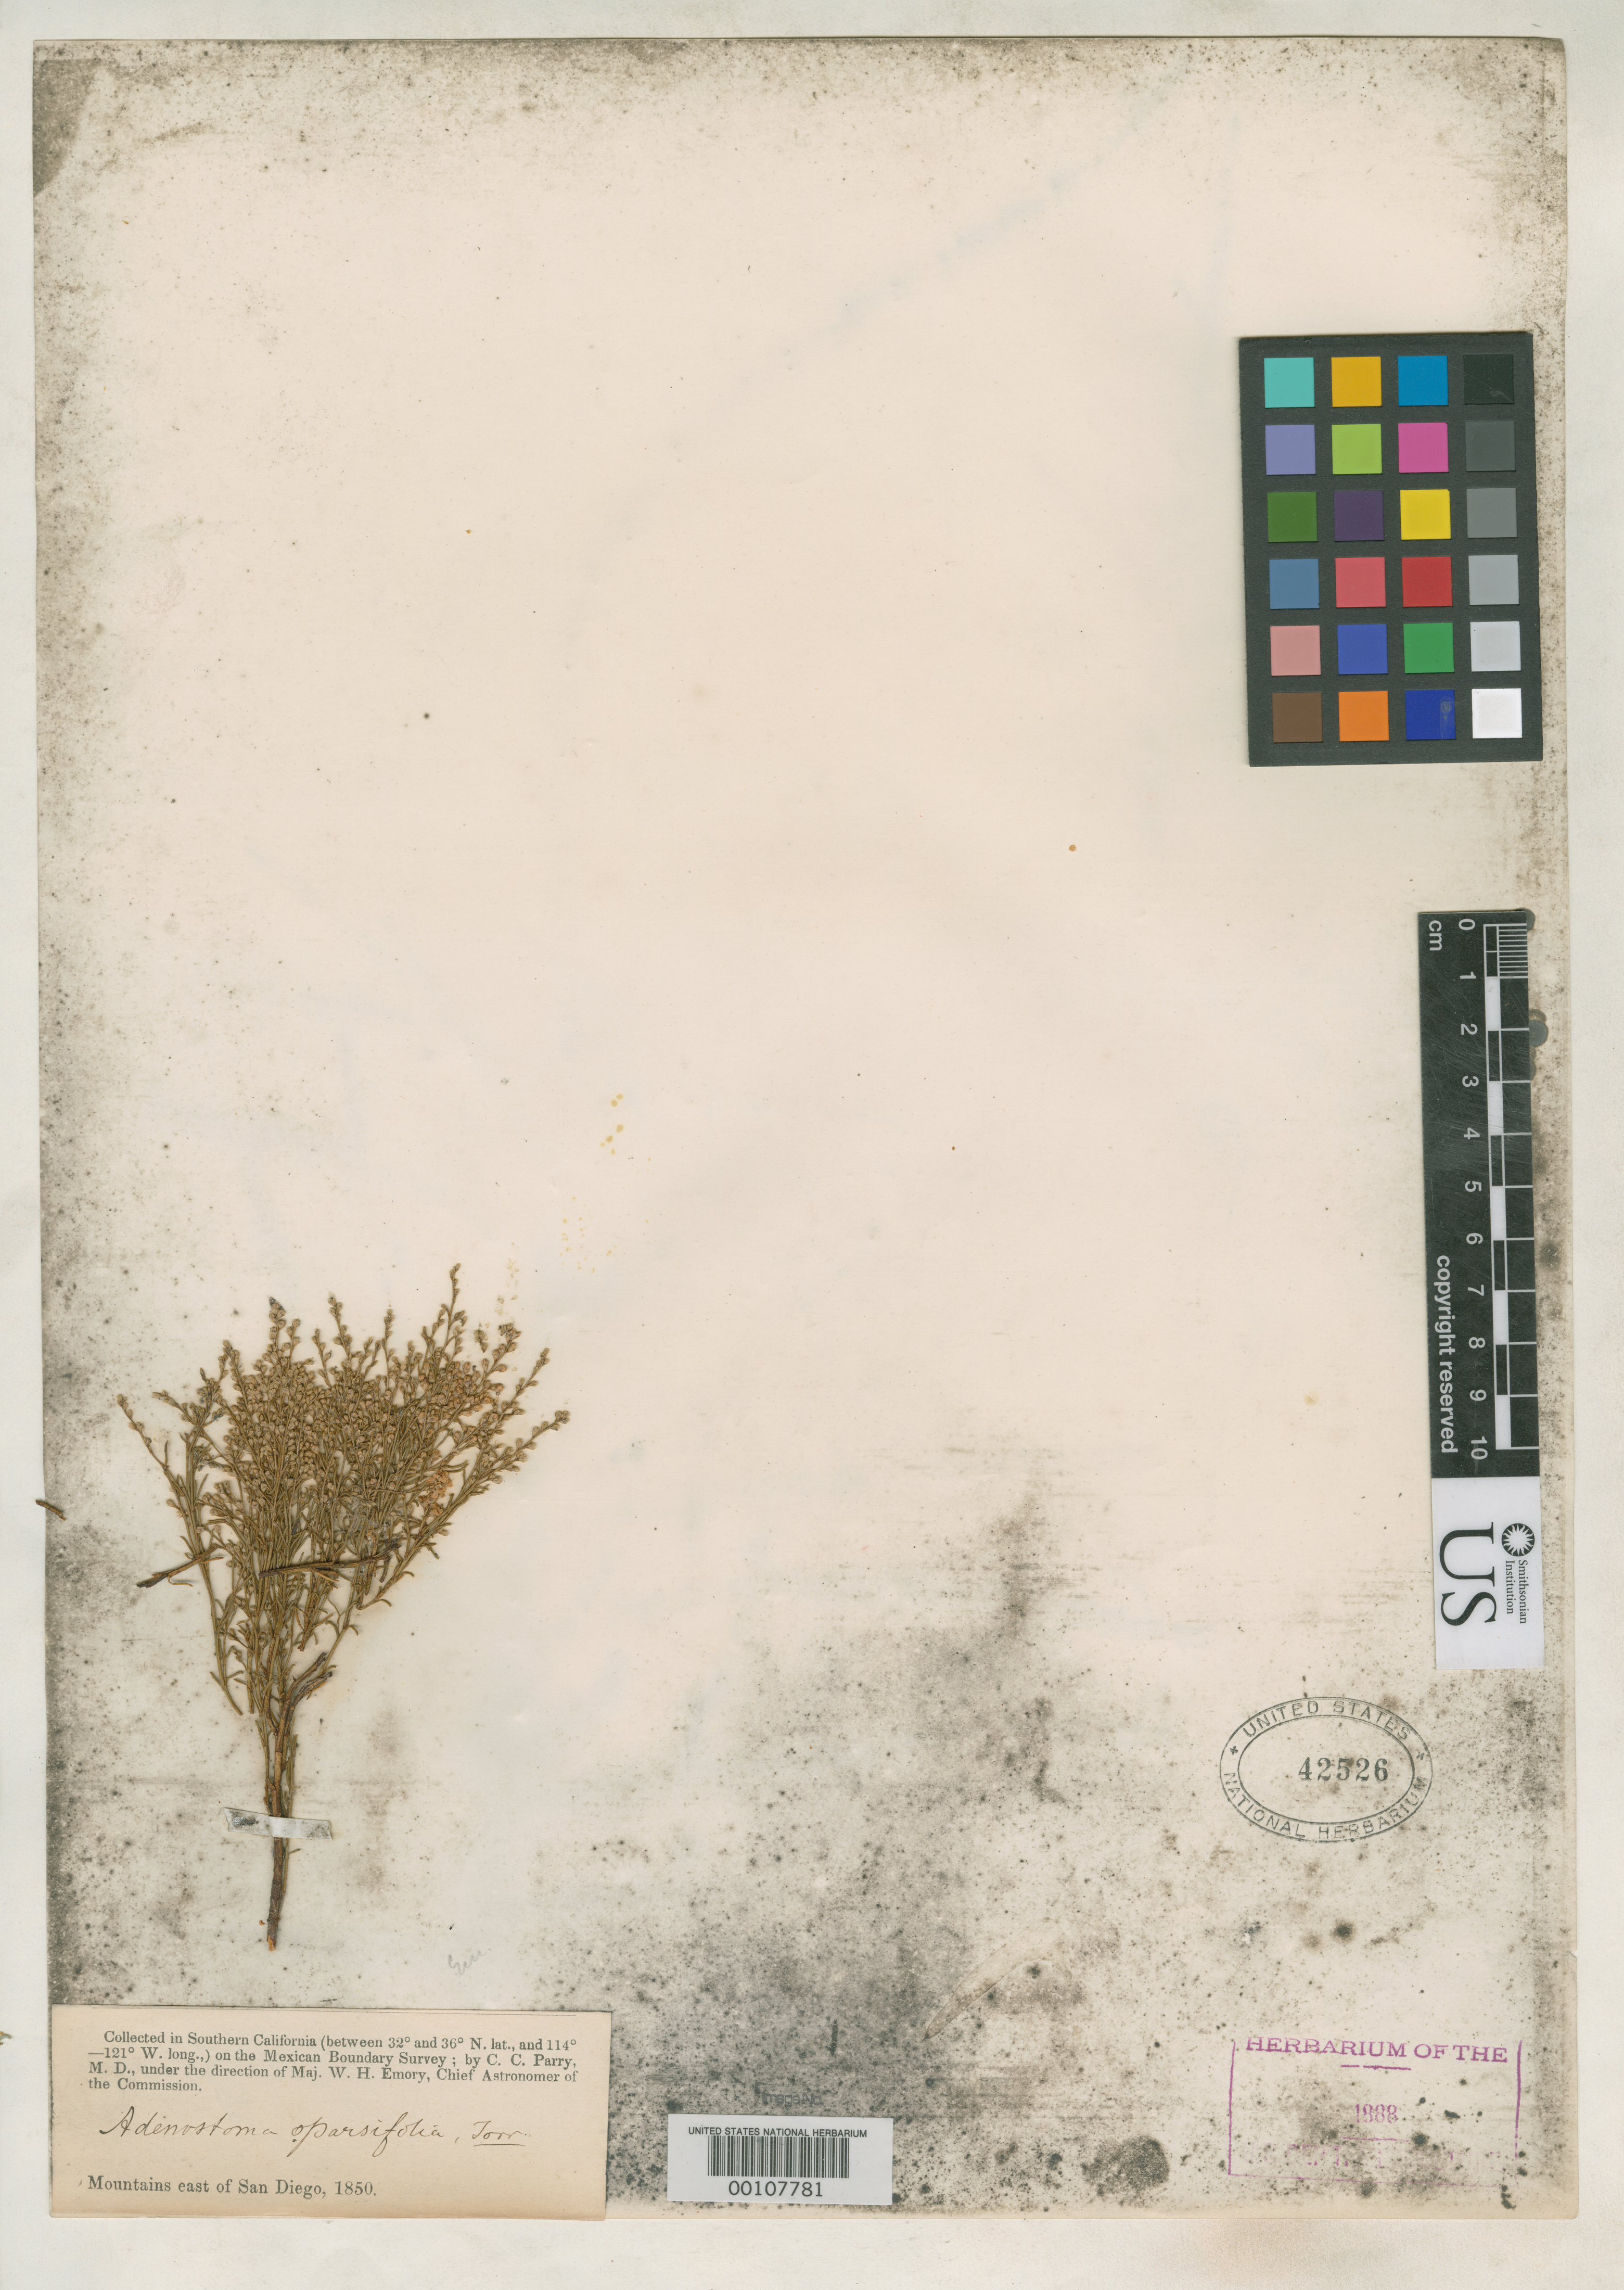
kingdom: Plantae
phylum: Tracheophyta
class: Magnoliopsida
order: Rosales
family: Rosaceae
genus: Adenostoma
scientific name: Adenostoma sparsifolium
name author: Torr.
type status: Type Collection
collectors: W. H. Emory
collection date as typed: Dec 1846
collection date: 1846-12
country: United States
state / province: California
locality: Cordilleras.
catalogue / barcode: US 42526